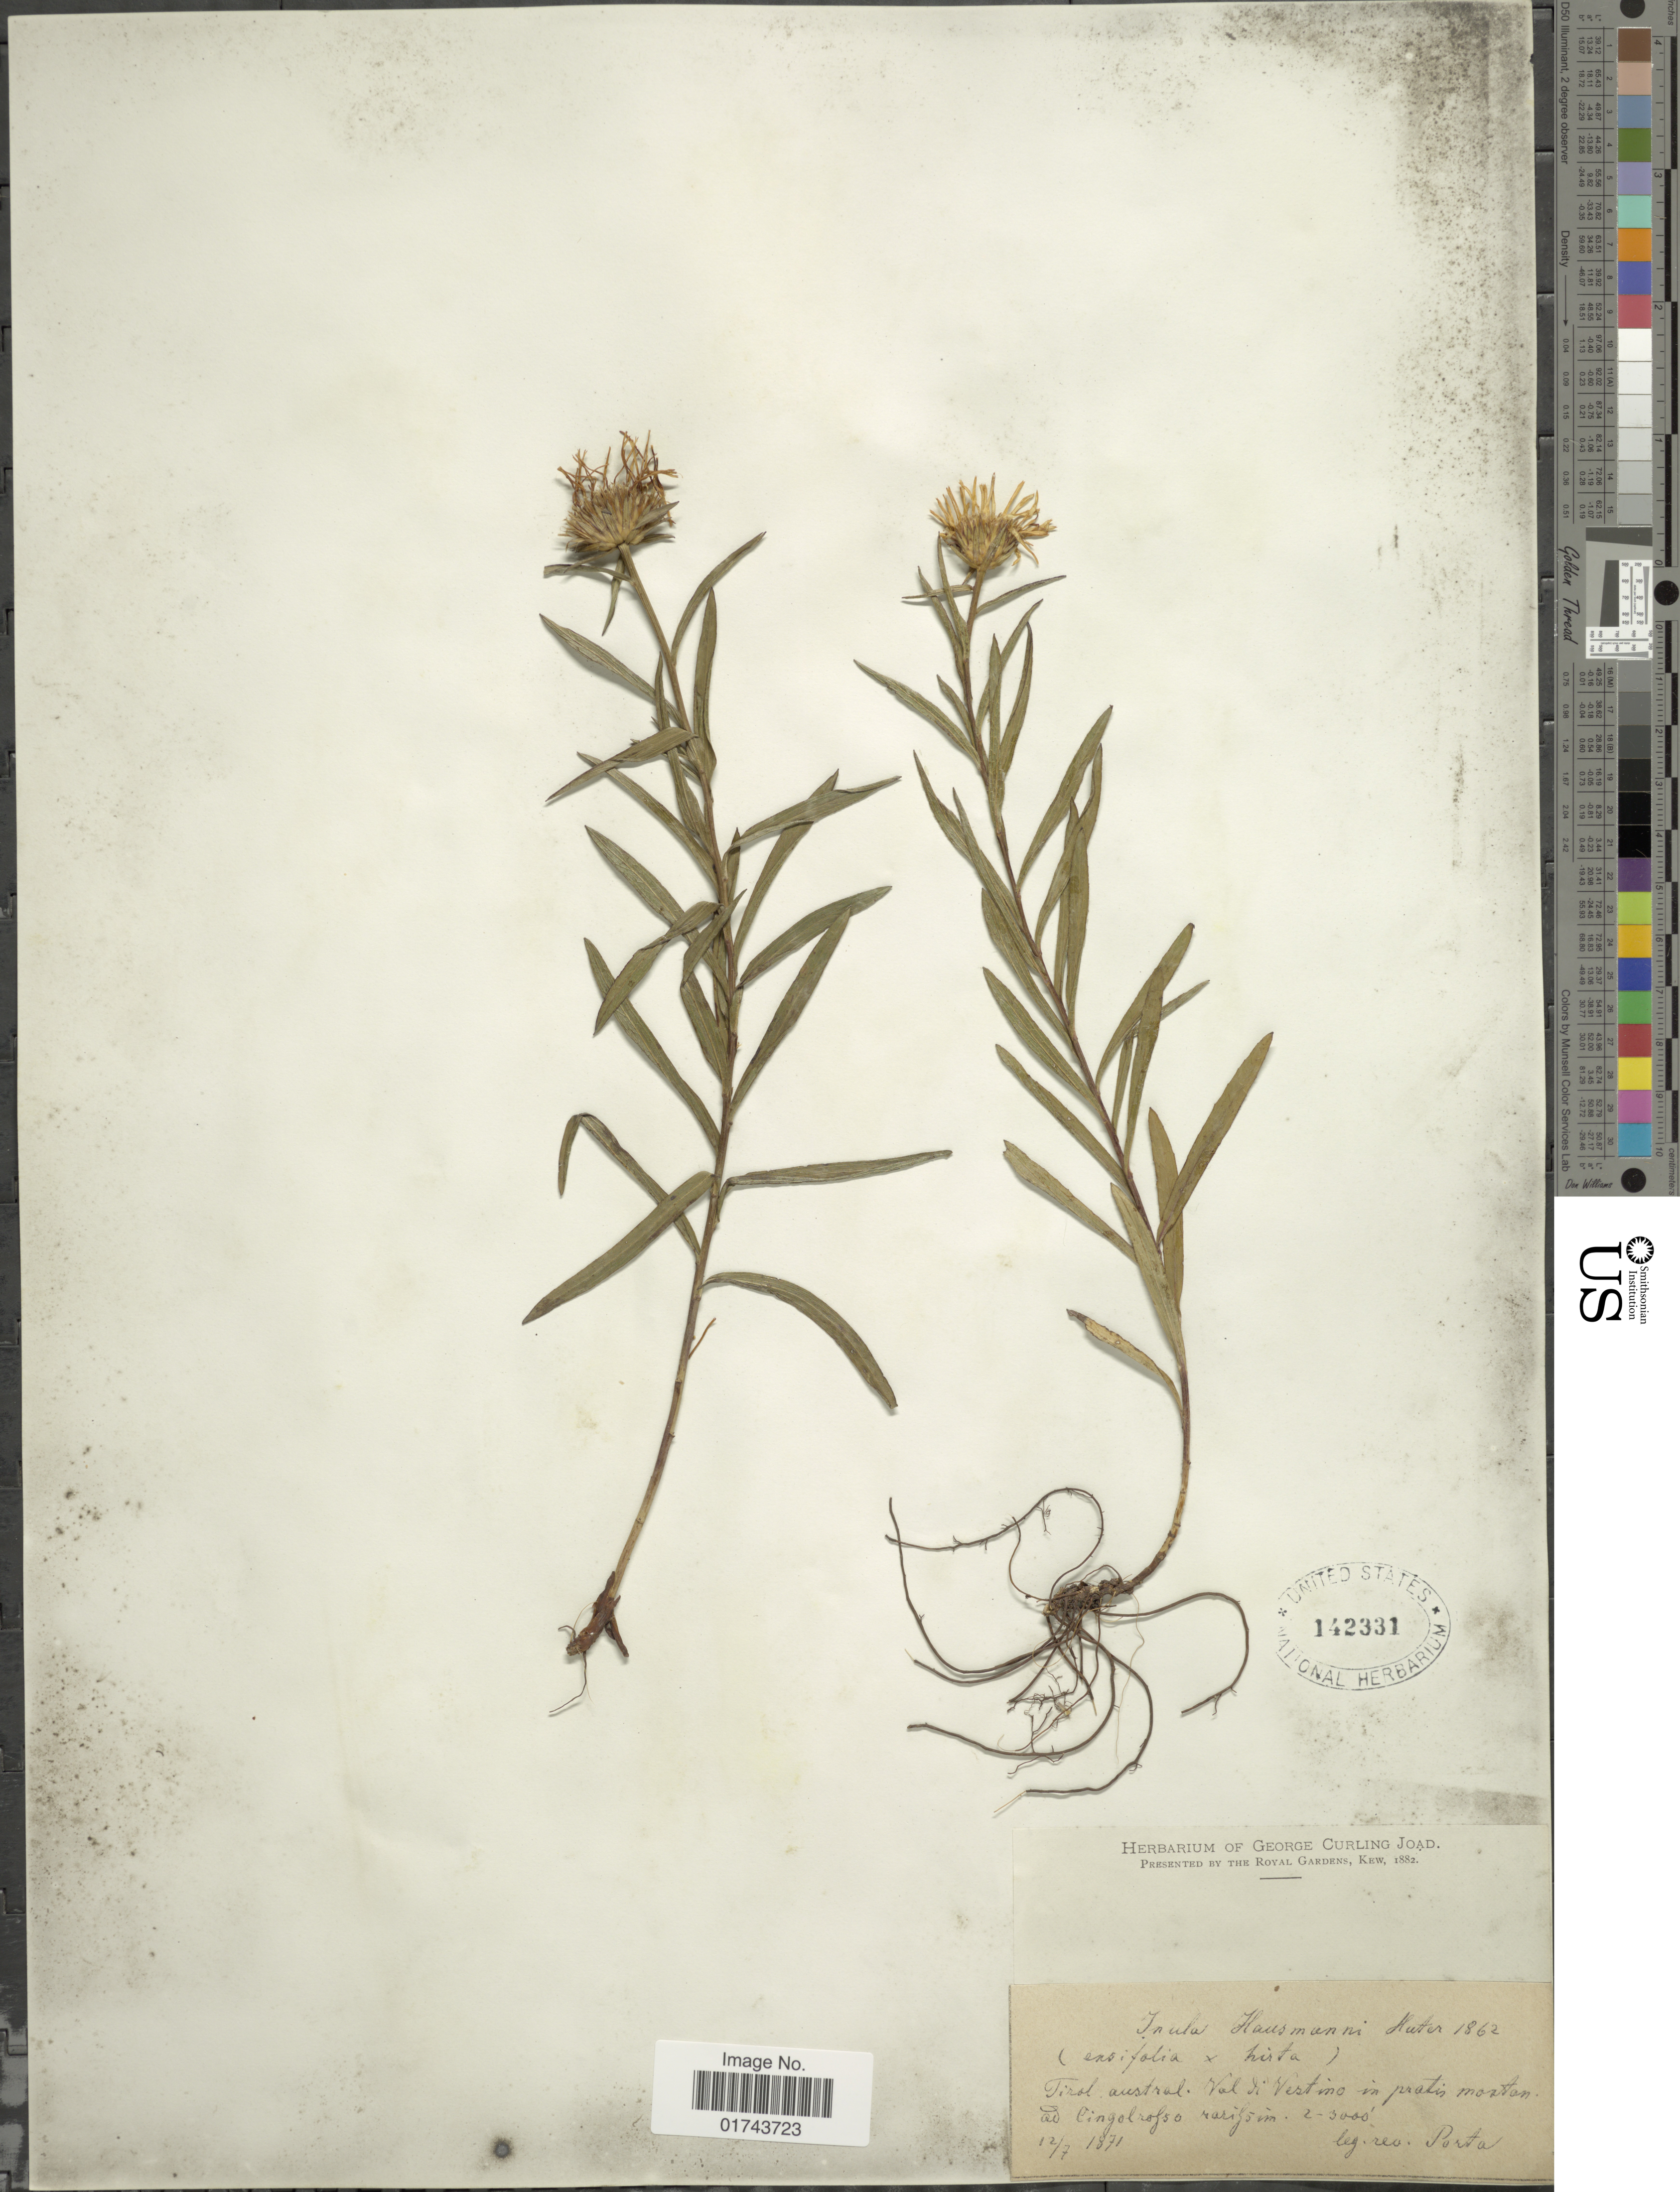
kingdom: Plantae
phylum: Tracheophyta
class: Magnoliopsida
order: Asterales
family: Asteraceae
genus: Inula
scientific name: Inula hausmanni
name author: Huter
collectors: P. Porta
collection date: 1871-07-12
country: Italy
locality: Tirol austral., Val Vestino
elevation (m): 610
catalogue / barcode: US 142331